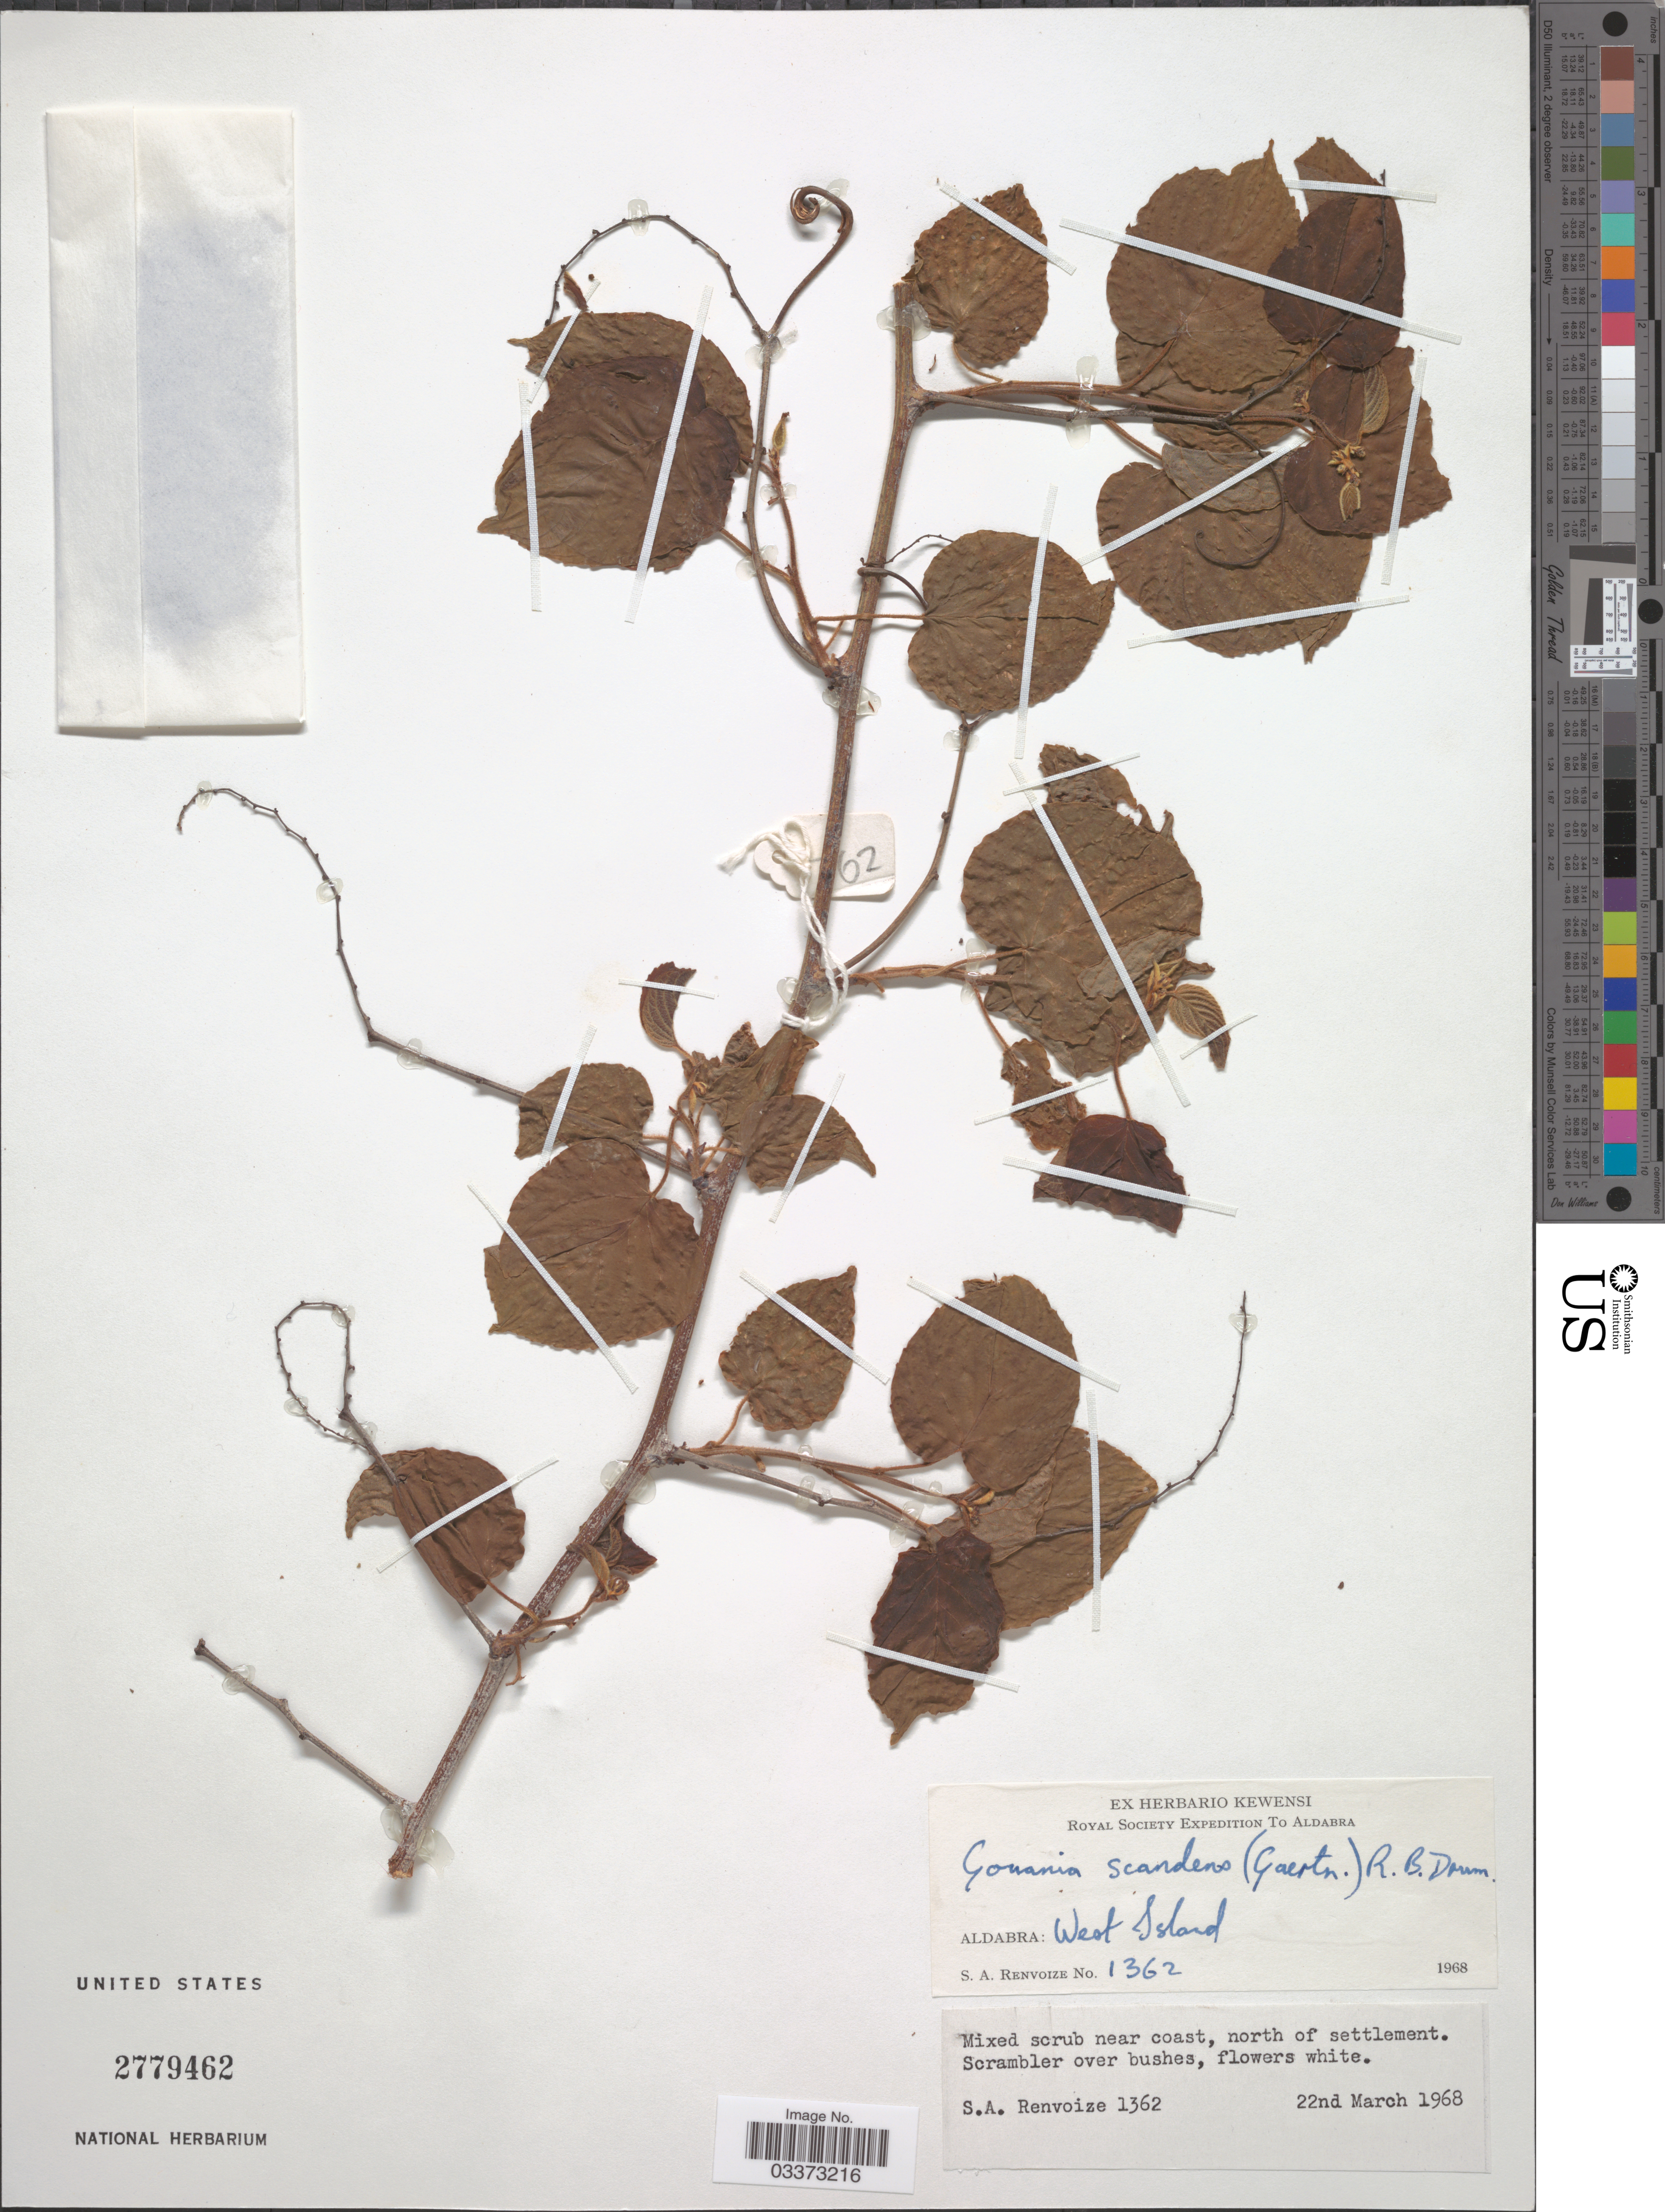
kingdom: Plantae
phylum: Tracheophyta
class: Magnoliopsida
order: Rosales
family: Rhamnaceae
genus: Gouania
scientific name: Gouania scandens subsp. scandens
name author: (Gaertn.) R.B. Drumm.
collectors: S. A. Renvoize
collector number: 1362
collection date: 1968-03-22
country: Seychelles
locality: Aldabra: West Island. Mixed scrub near coast, north of settlement.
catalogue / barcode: US 2779462